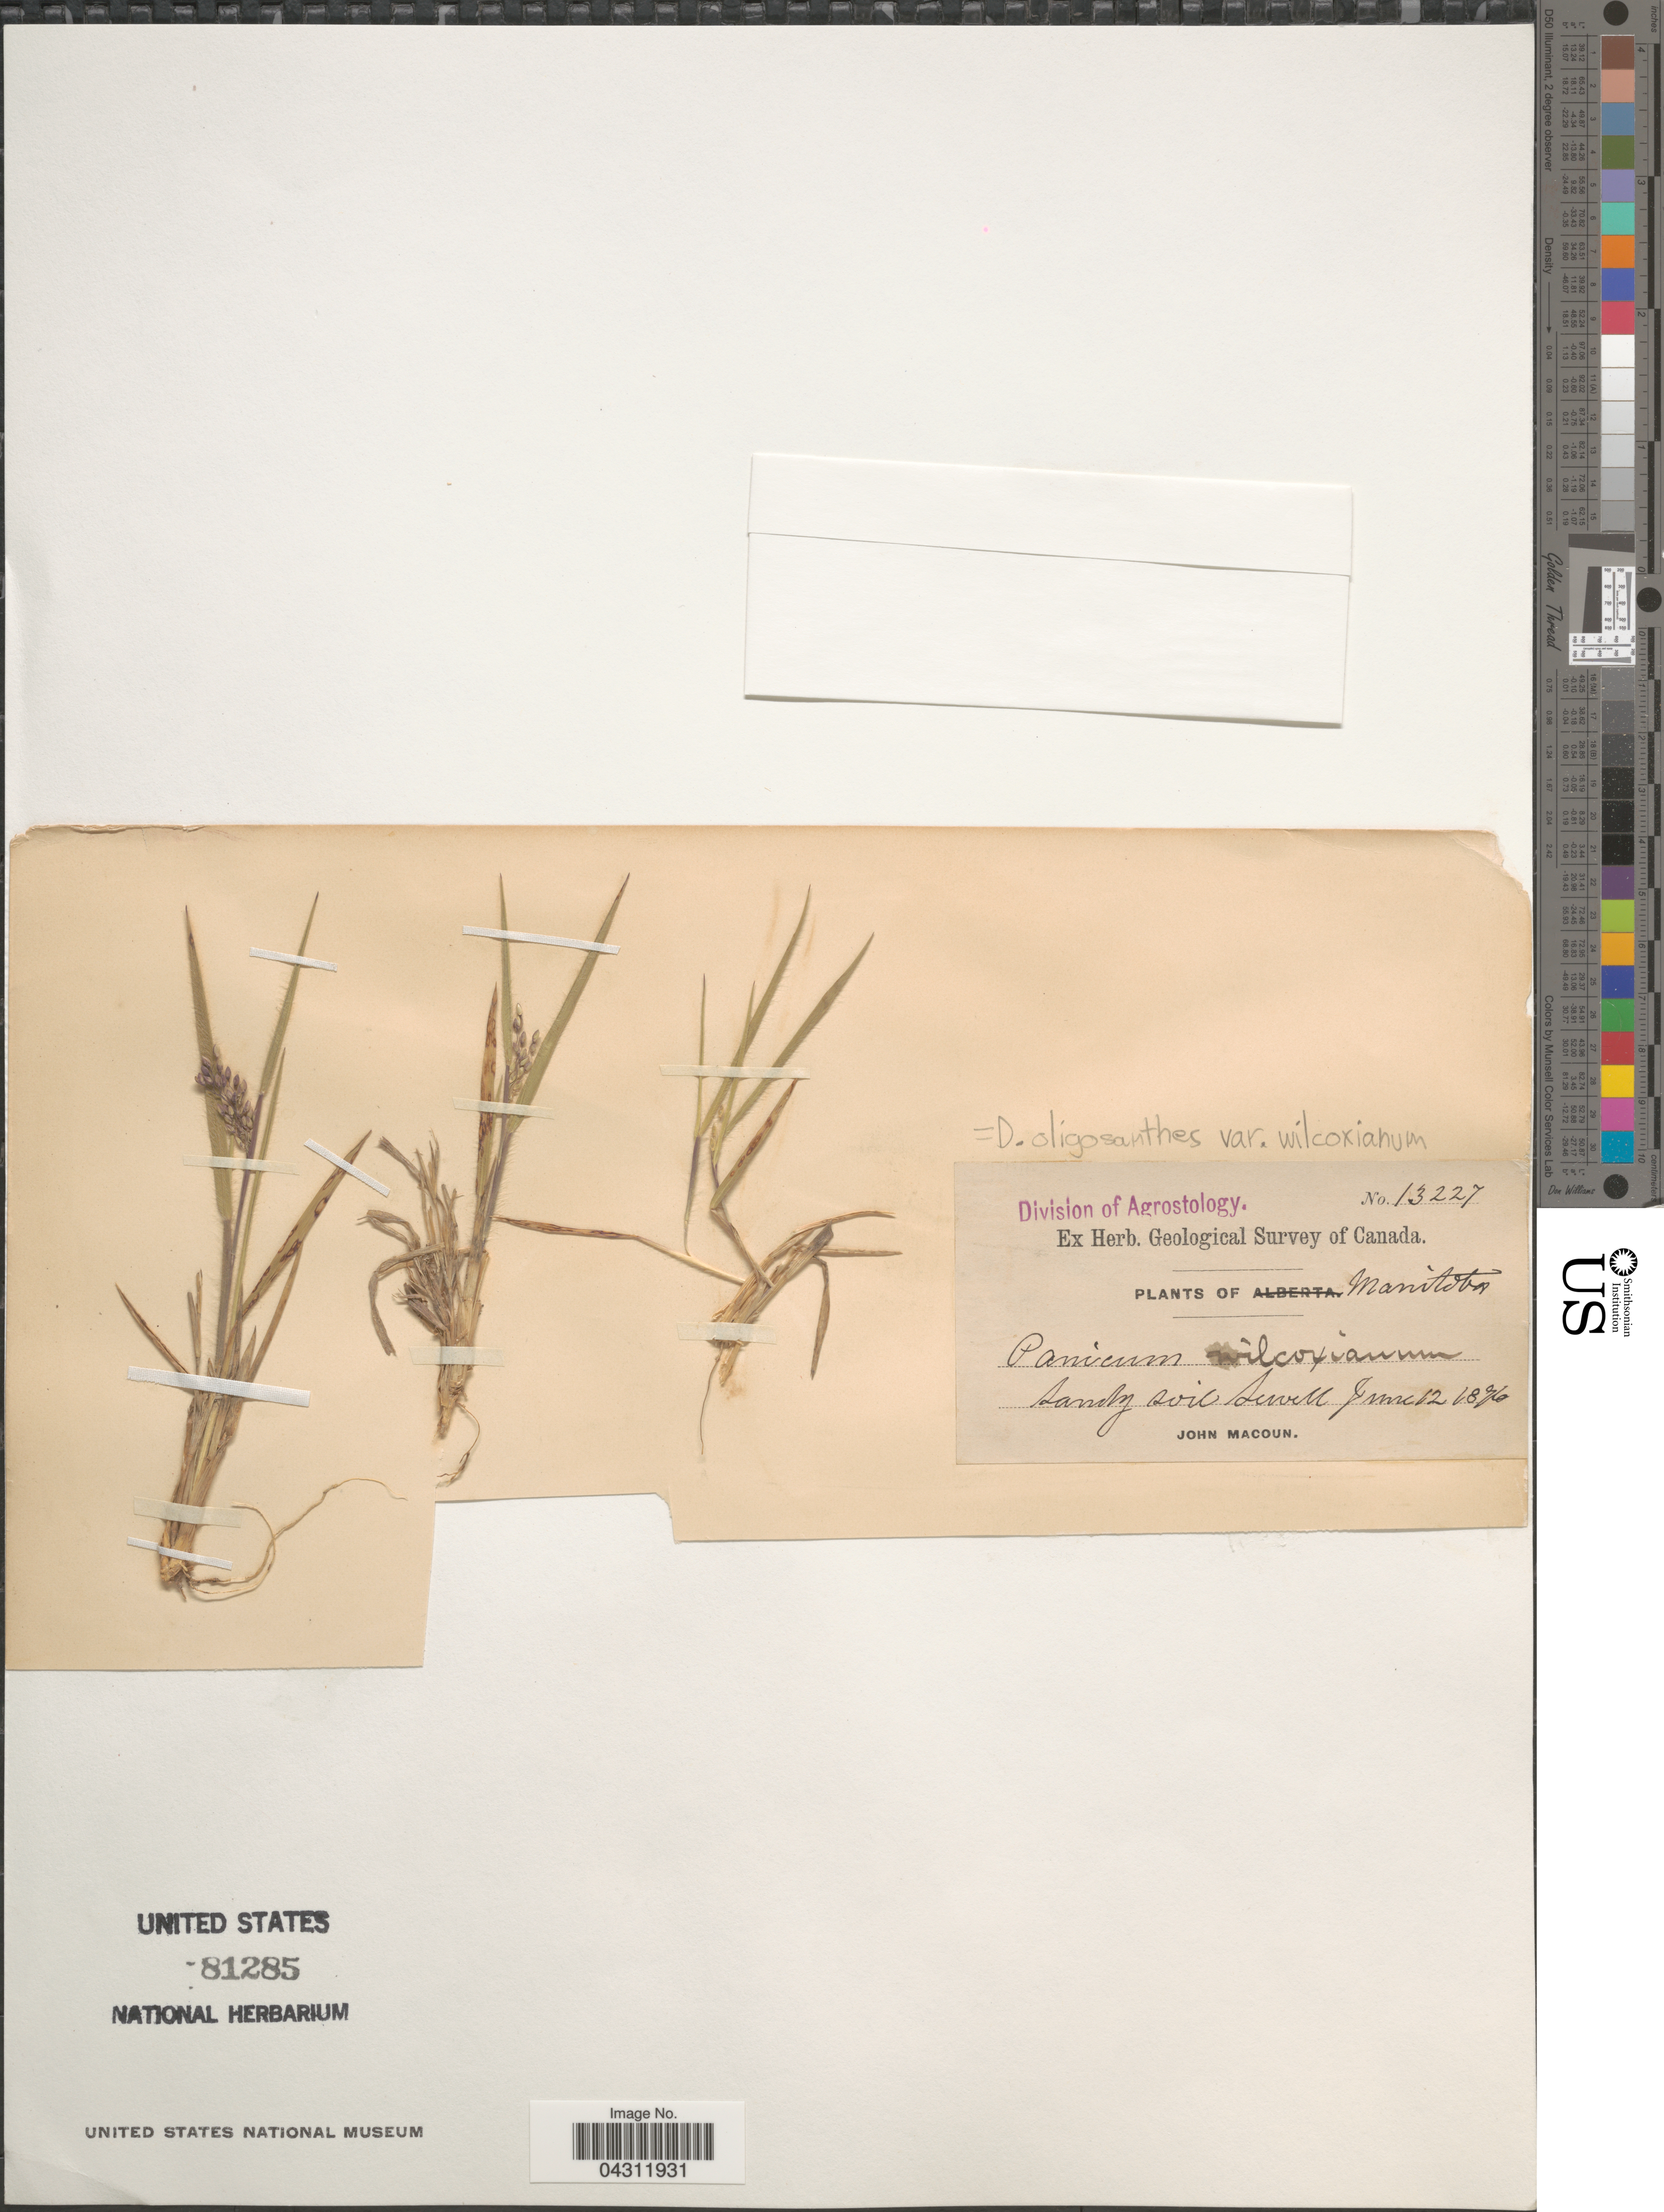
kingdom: Plantae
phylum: Tracheophyta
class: Liliopsida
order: Poales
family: Poaceae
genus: Dichanthelium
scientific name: Dichanthelium wilcoxianum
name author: Freckmann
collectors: J. Macoun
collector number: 13227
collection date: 1876-06-12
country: Canada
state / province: Manitoba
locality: Geological Survey of Canada. Sandy soil Sewell.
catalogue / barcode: US 81285